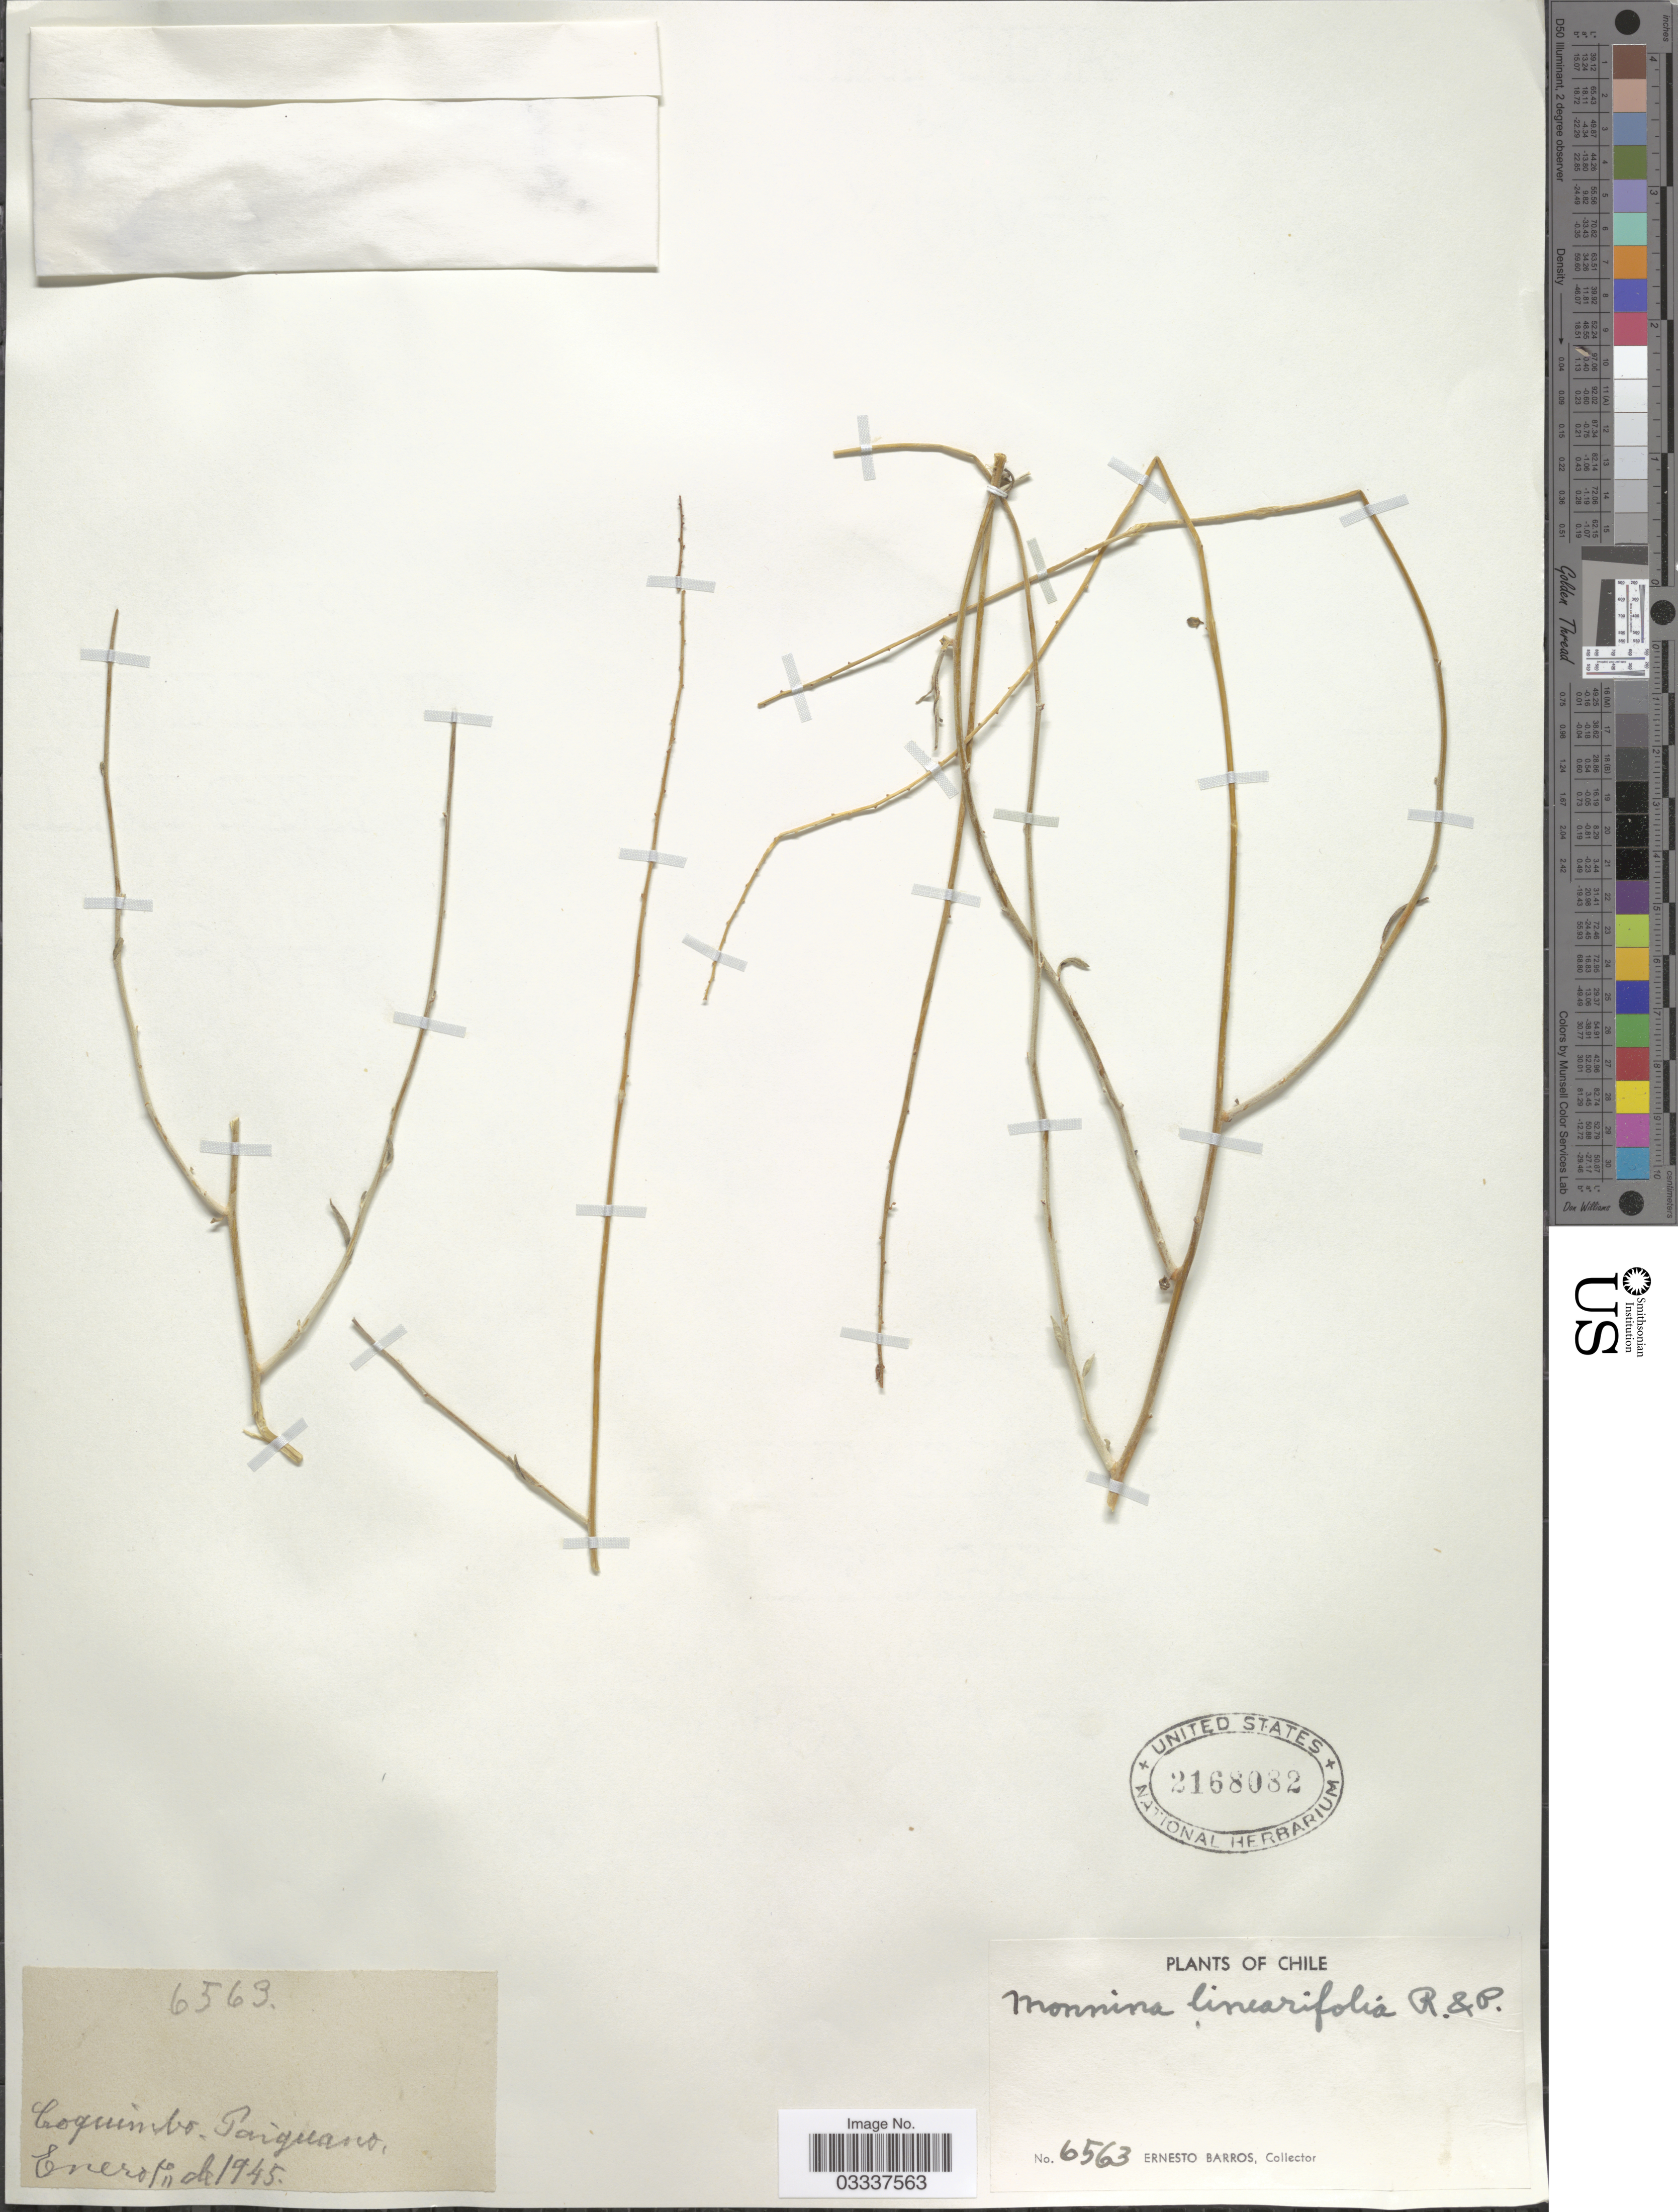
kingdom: Plantae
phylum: Tracheophyta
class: Magnoliopsida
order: Fabales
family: Polygalaceae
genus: Monnina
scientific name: Monnina linearifolia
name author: Ruiz & Pav.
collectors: E. Barros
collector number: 6563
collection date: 1945-12-11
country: Chile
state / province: Coquimbo (IV)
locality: Paiguano.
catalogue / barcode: US 2168082